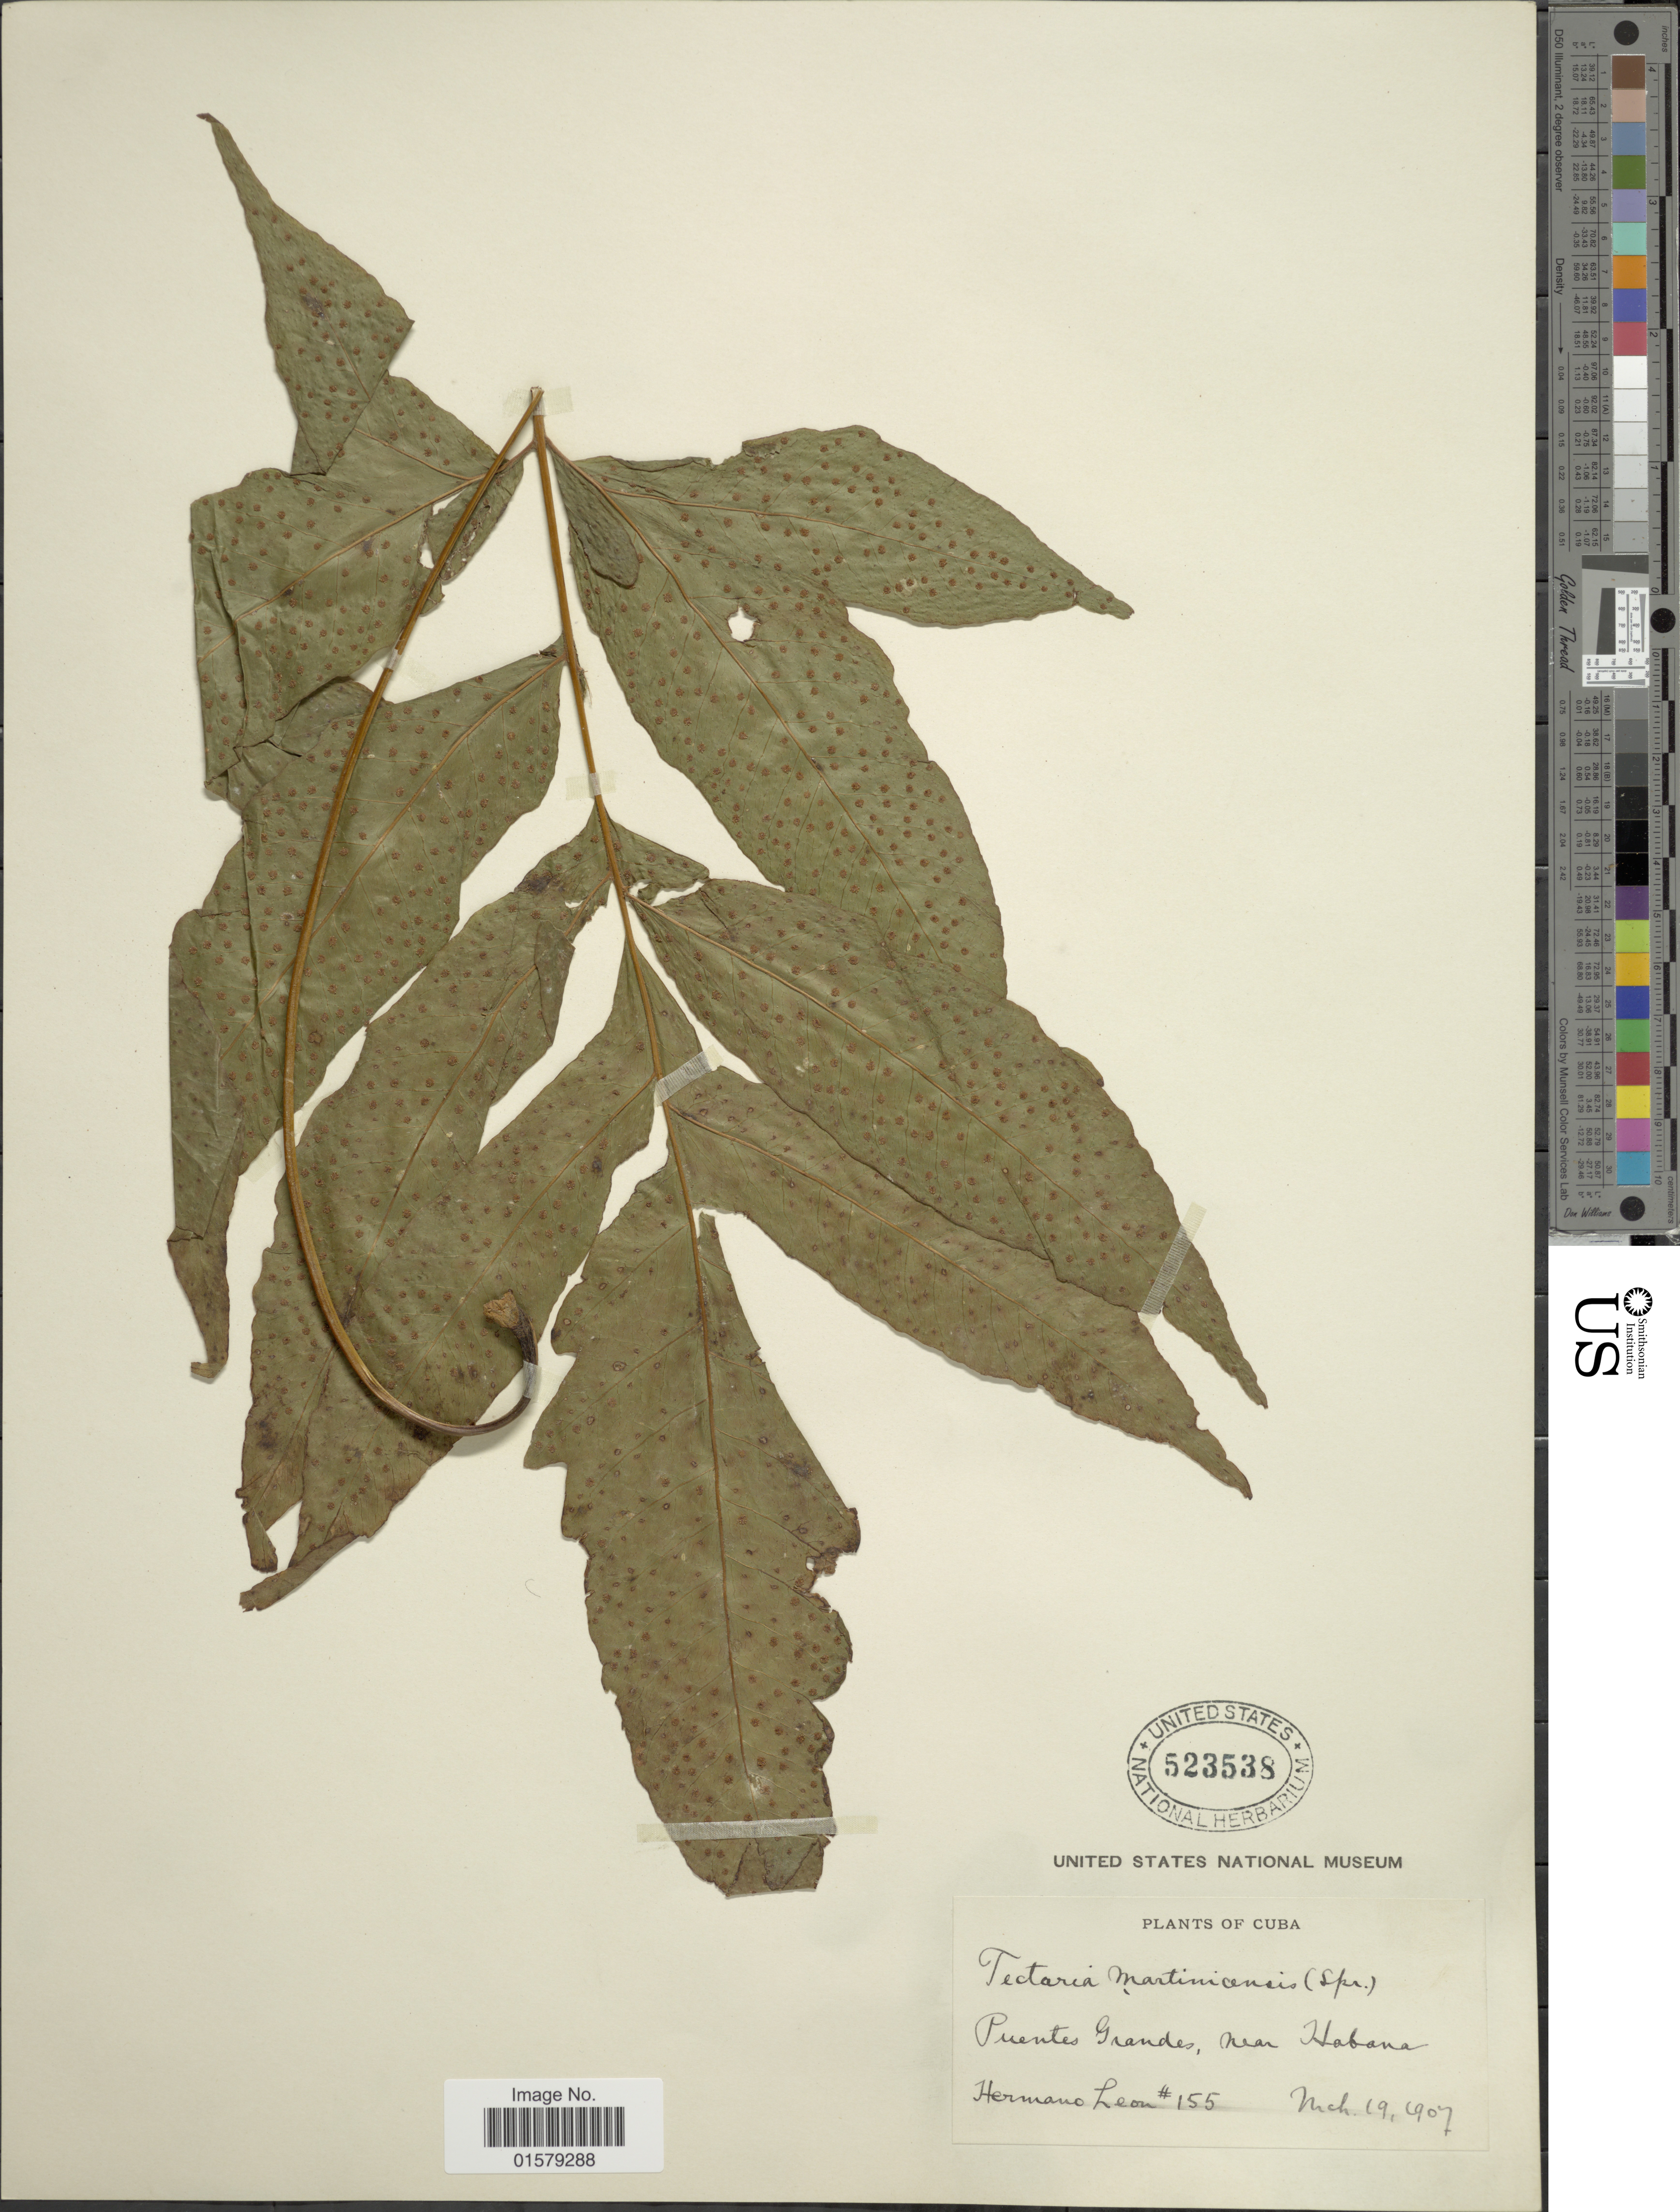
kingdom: Plantae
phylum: Tracheophyta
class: Polypodiopsida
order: Polypodiales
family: Tectariaceae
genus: Tectaria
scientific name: Tectaria incisa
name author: Cav.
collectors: Bro. León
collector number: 155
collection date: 1907-03-19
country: Cuba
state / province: La Habana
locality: Puente Grandes, near Habana.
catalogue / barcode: US 523538